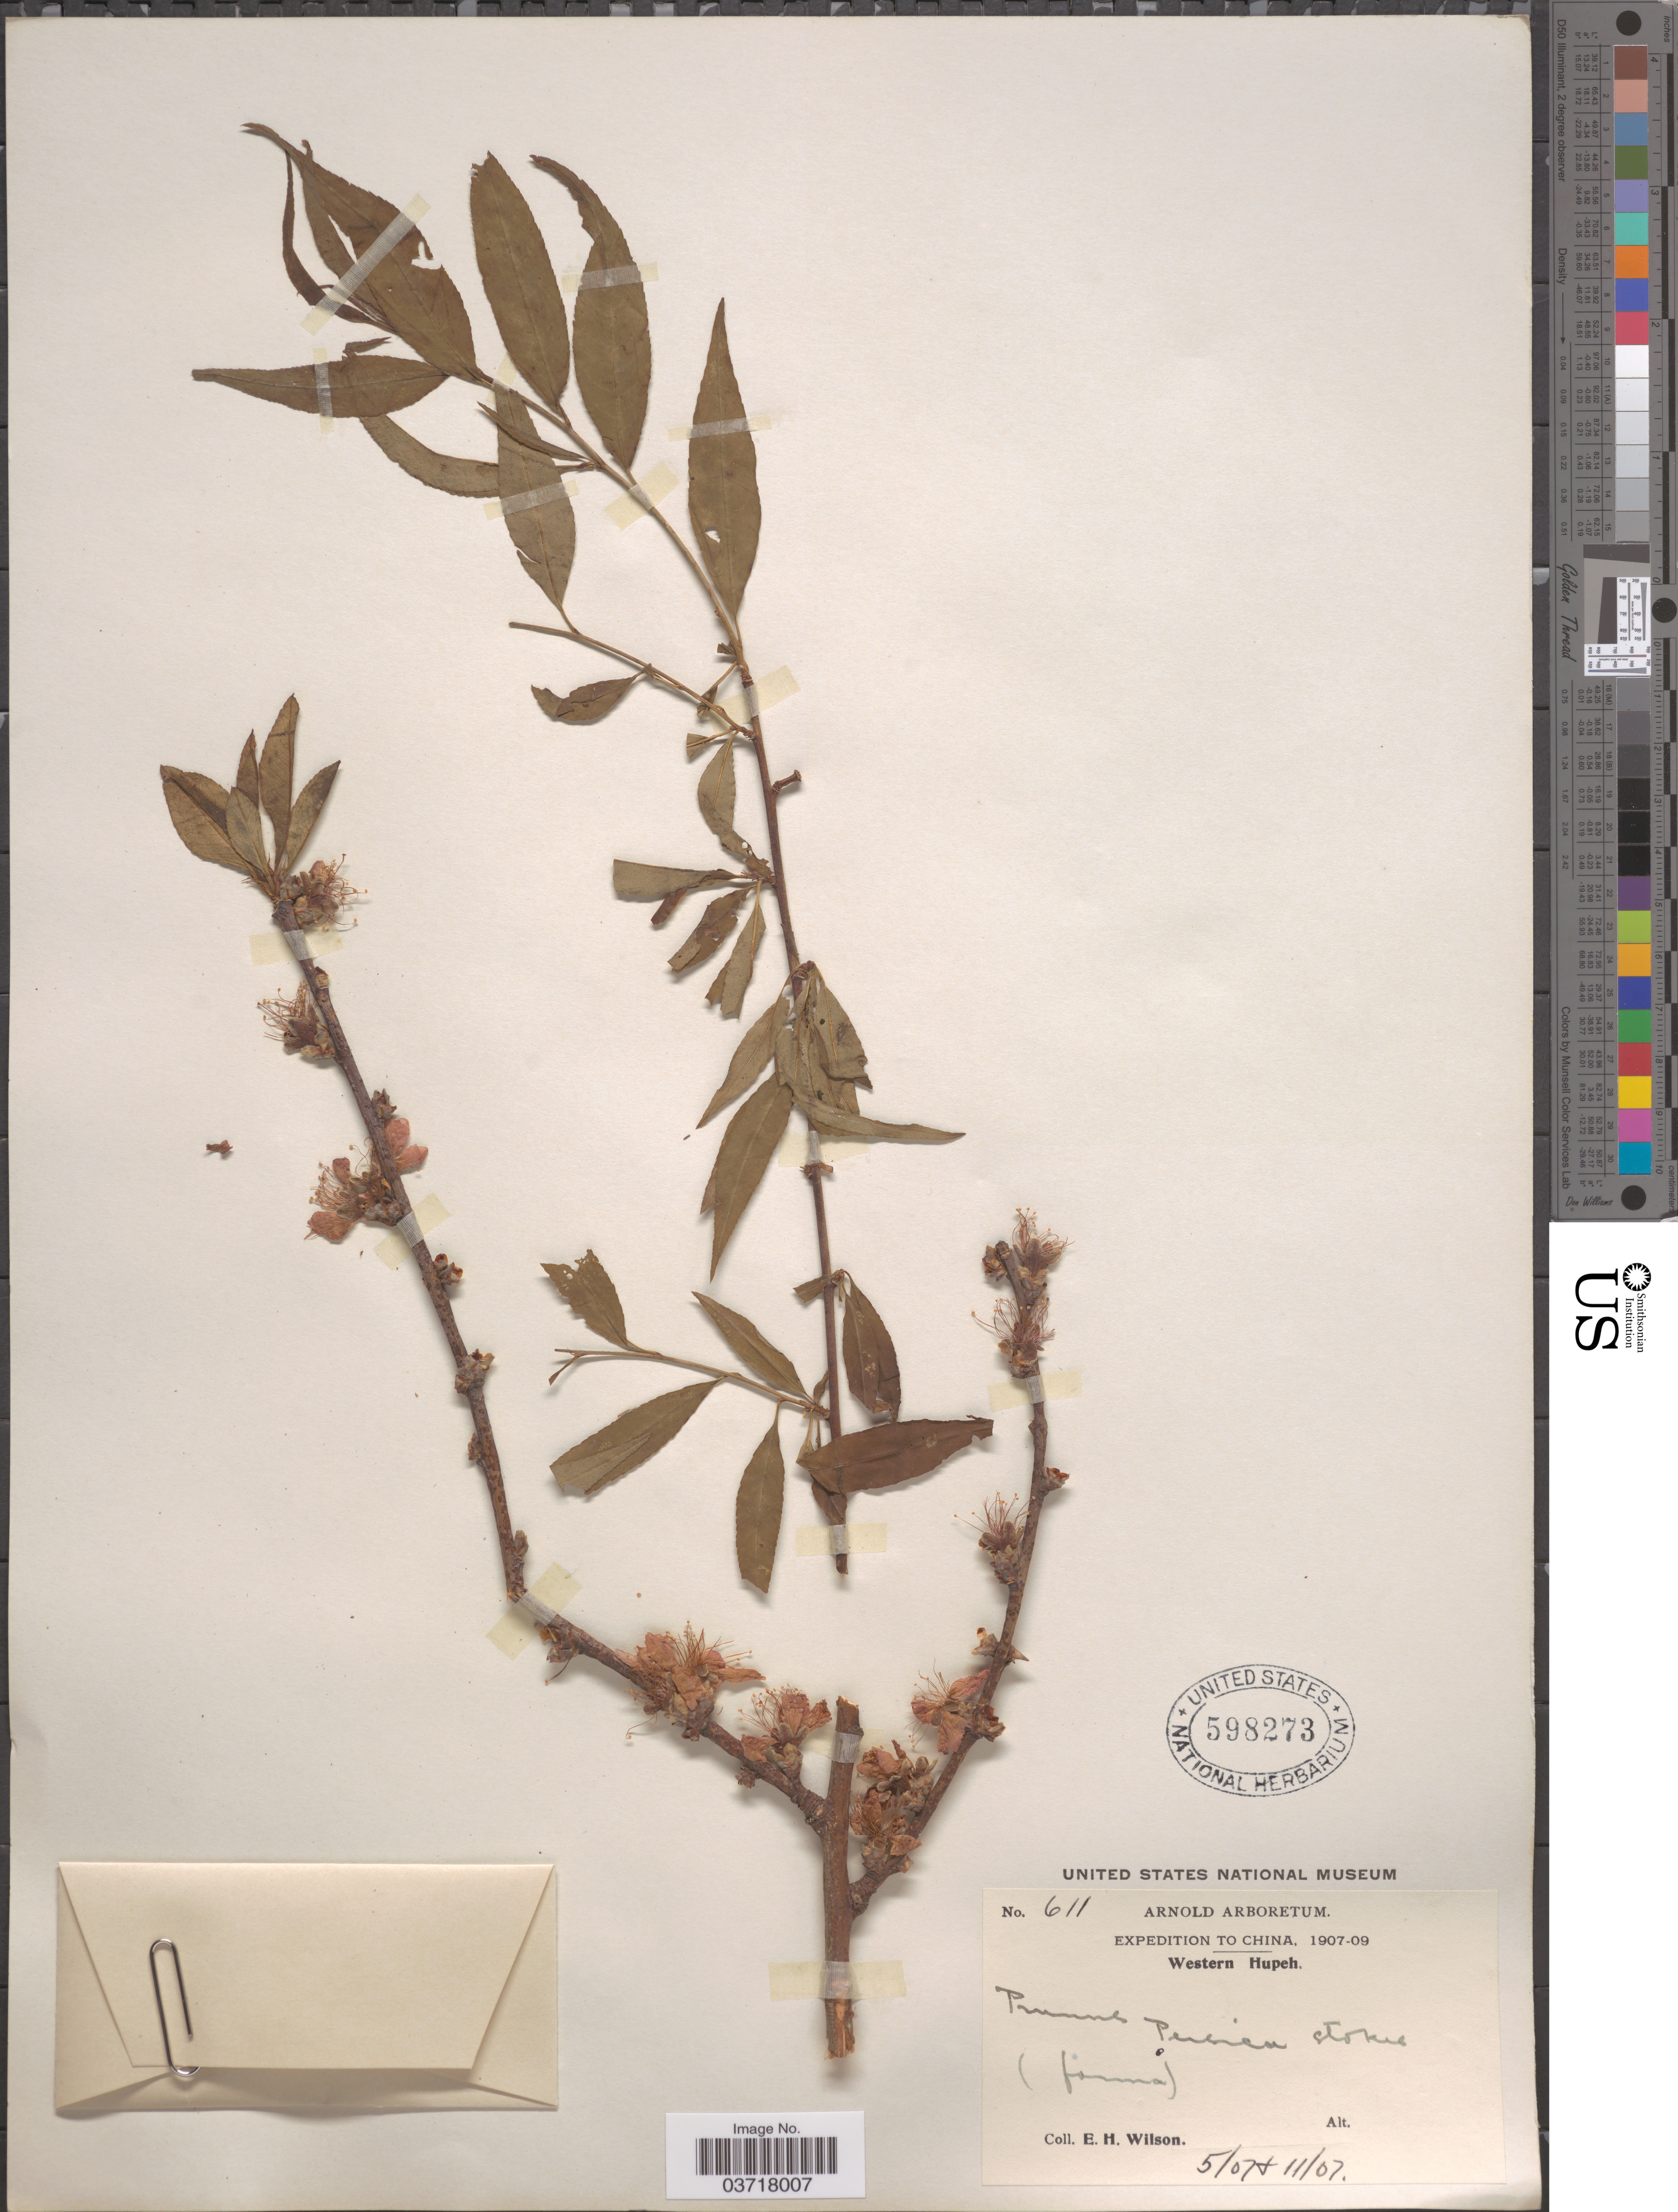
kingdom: Plantae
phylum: Tracheophyta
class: Magnoliopsida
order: Rosales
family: Rosaceae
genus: Prunus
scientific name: Prunus persica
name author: (L.) Batsch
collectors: E. Wilson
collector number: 611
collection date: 1907-05/1907-11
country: China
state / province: Hubei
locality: Western Hupeh.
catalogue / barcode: US 598273